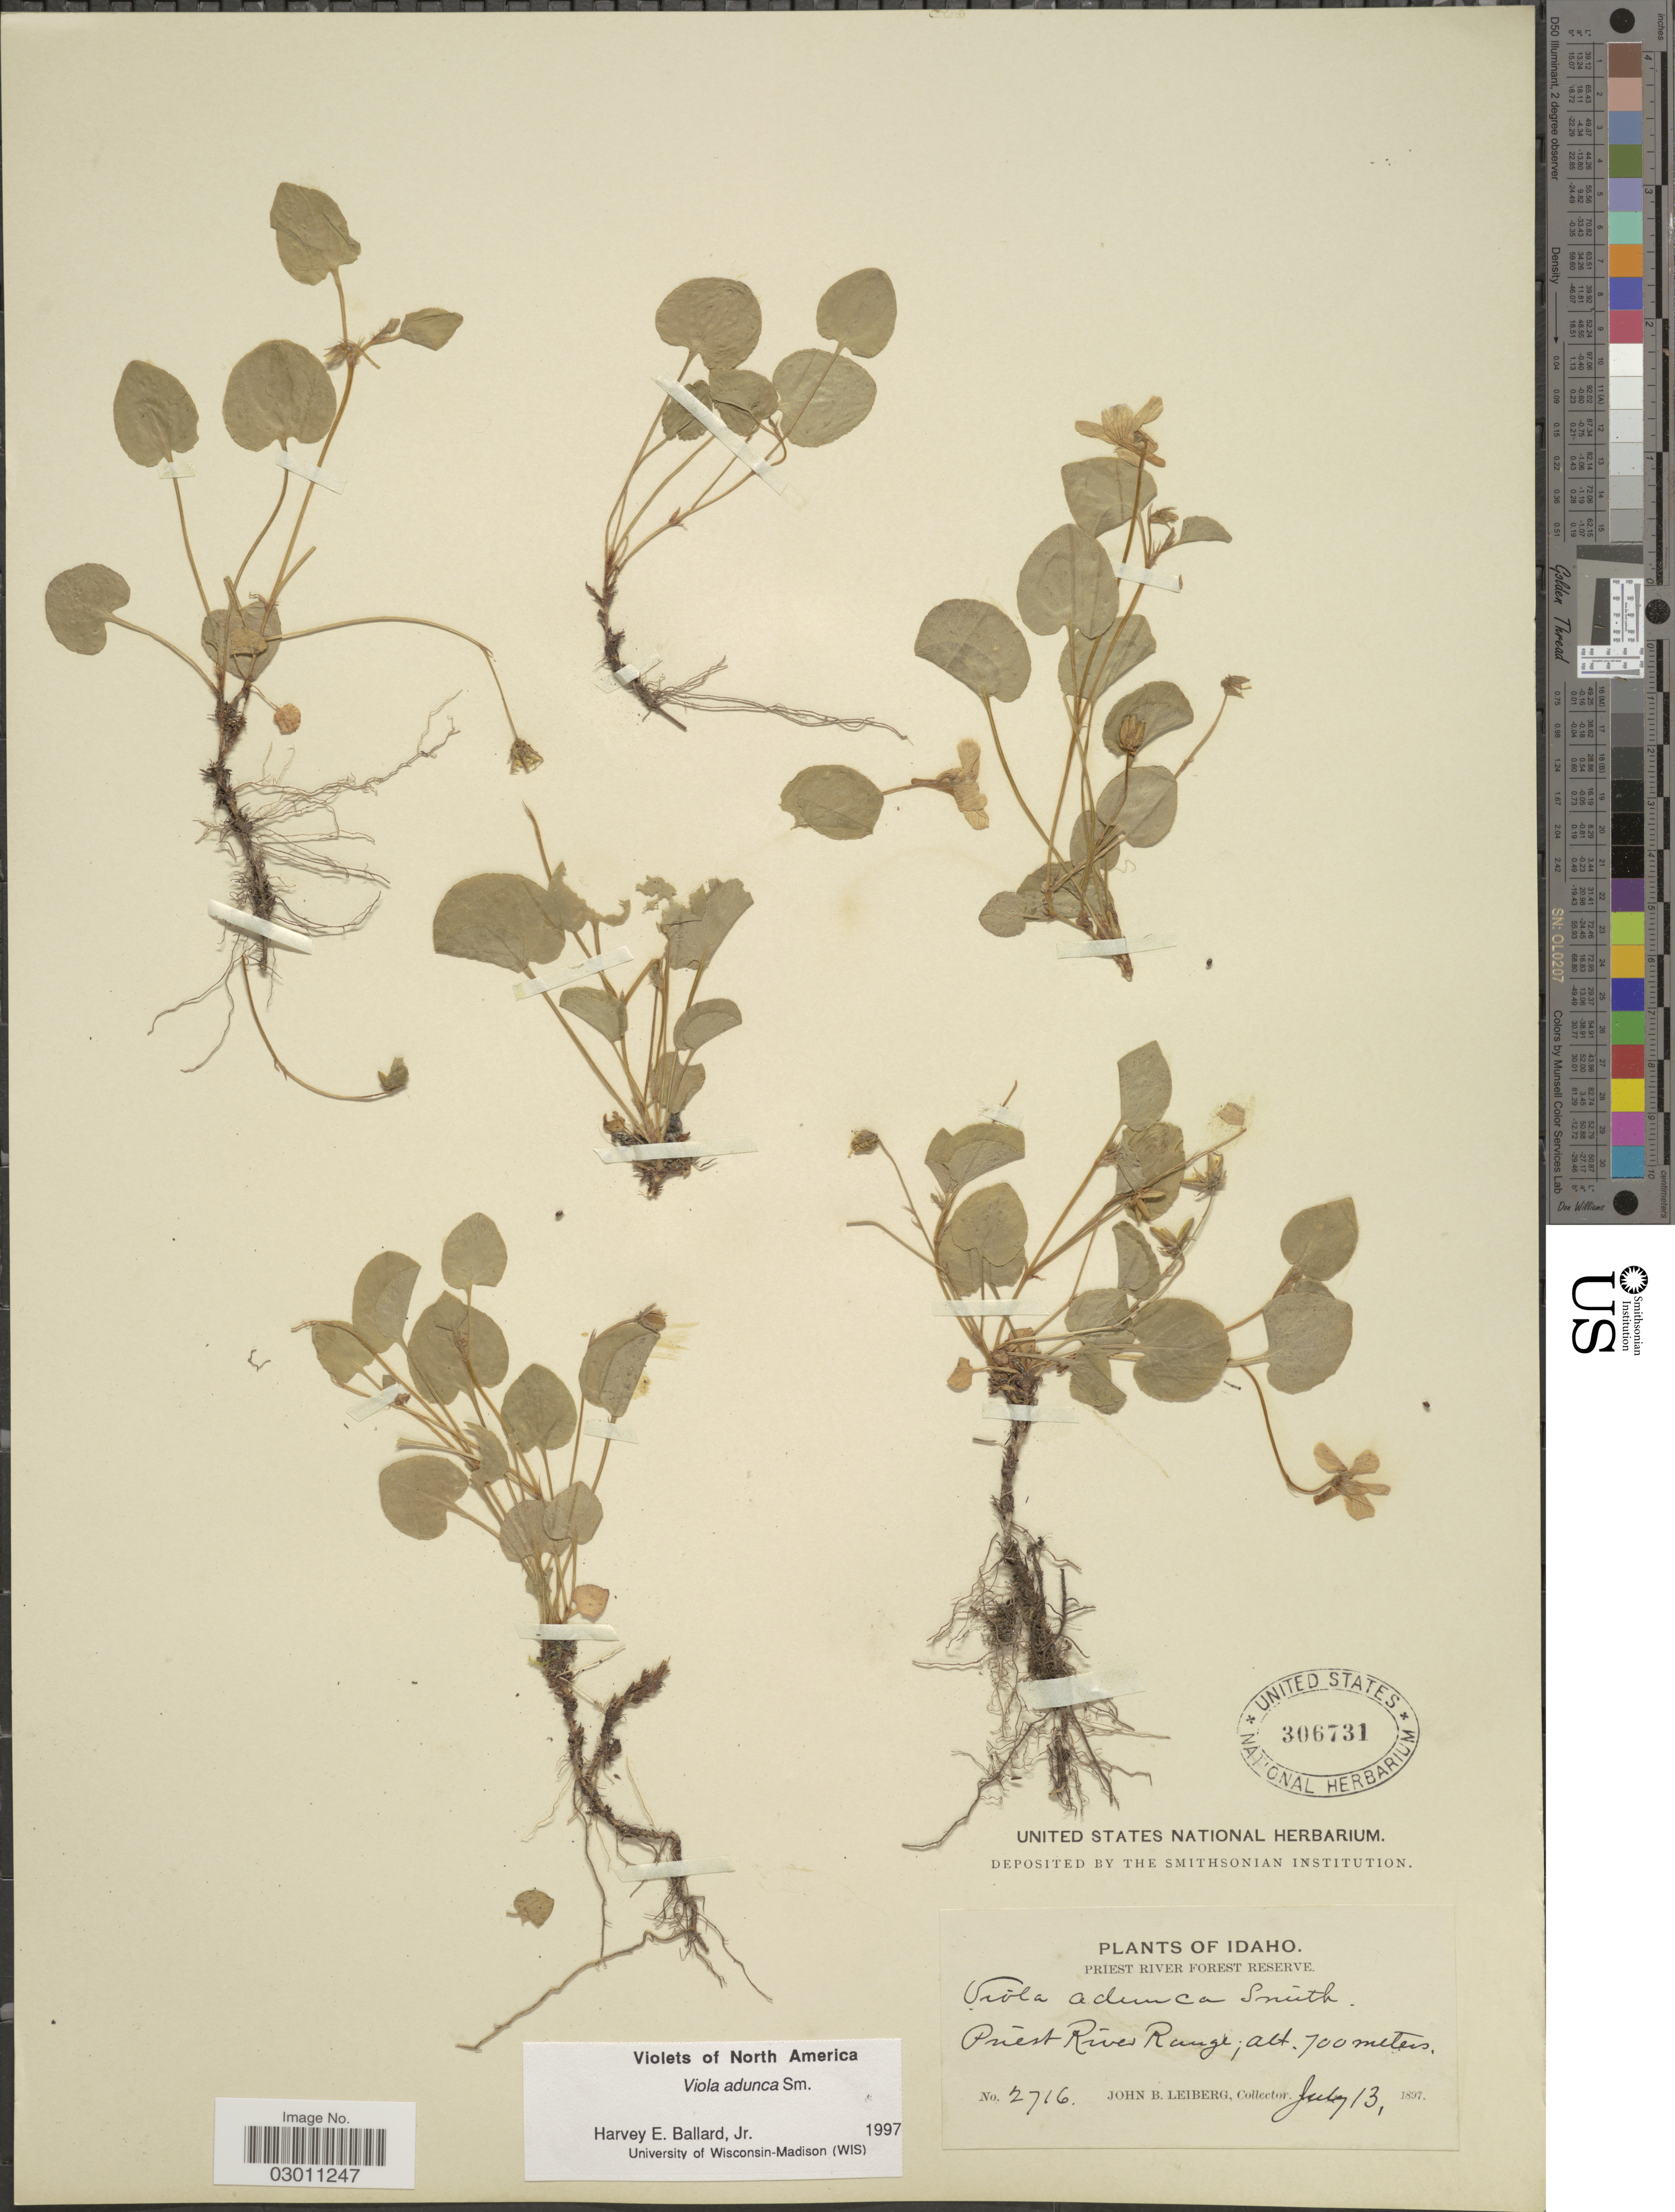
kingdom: Plantae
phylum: Tracheophyta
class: Magnoliopsida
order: Malpighiales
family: Violaceae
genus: Viola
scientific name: Viola adunca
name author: Sm.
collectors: J. B. Leiberg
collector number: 2716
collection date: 1897-07-13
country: United States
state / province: Idaho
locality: Priest River Forest Reserve. Priest River Range.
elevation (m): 700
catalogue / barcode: US 306731